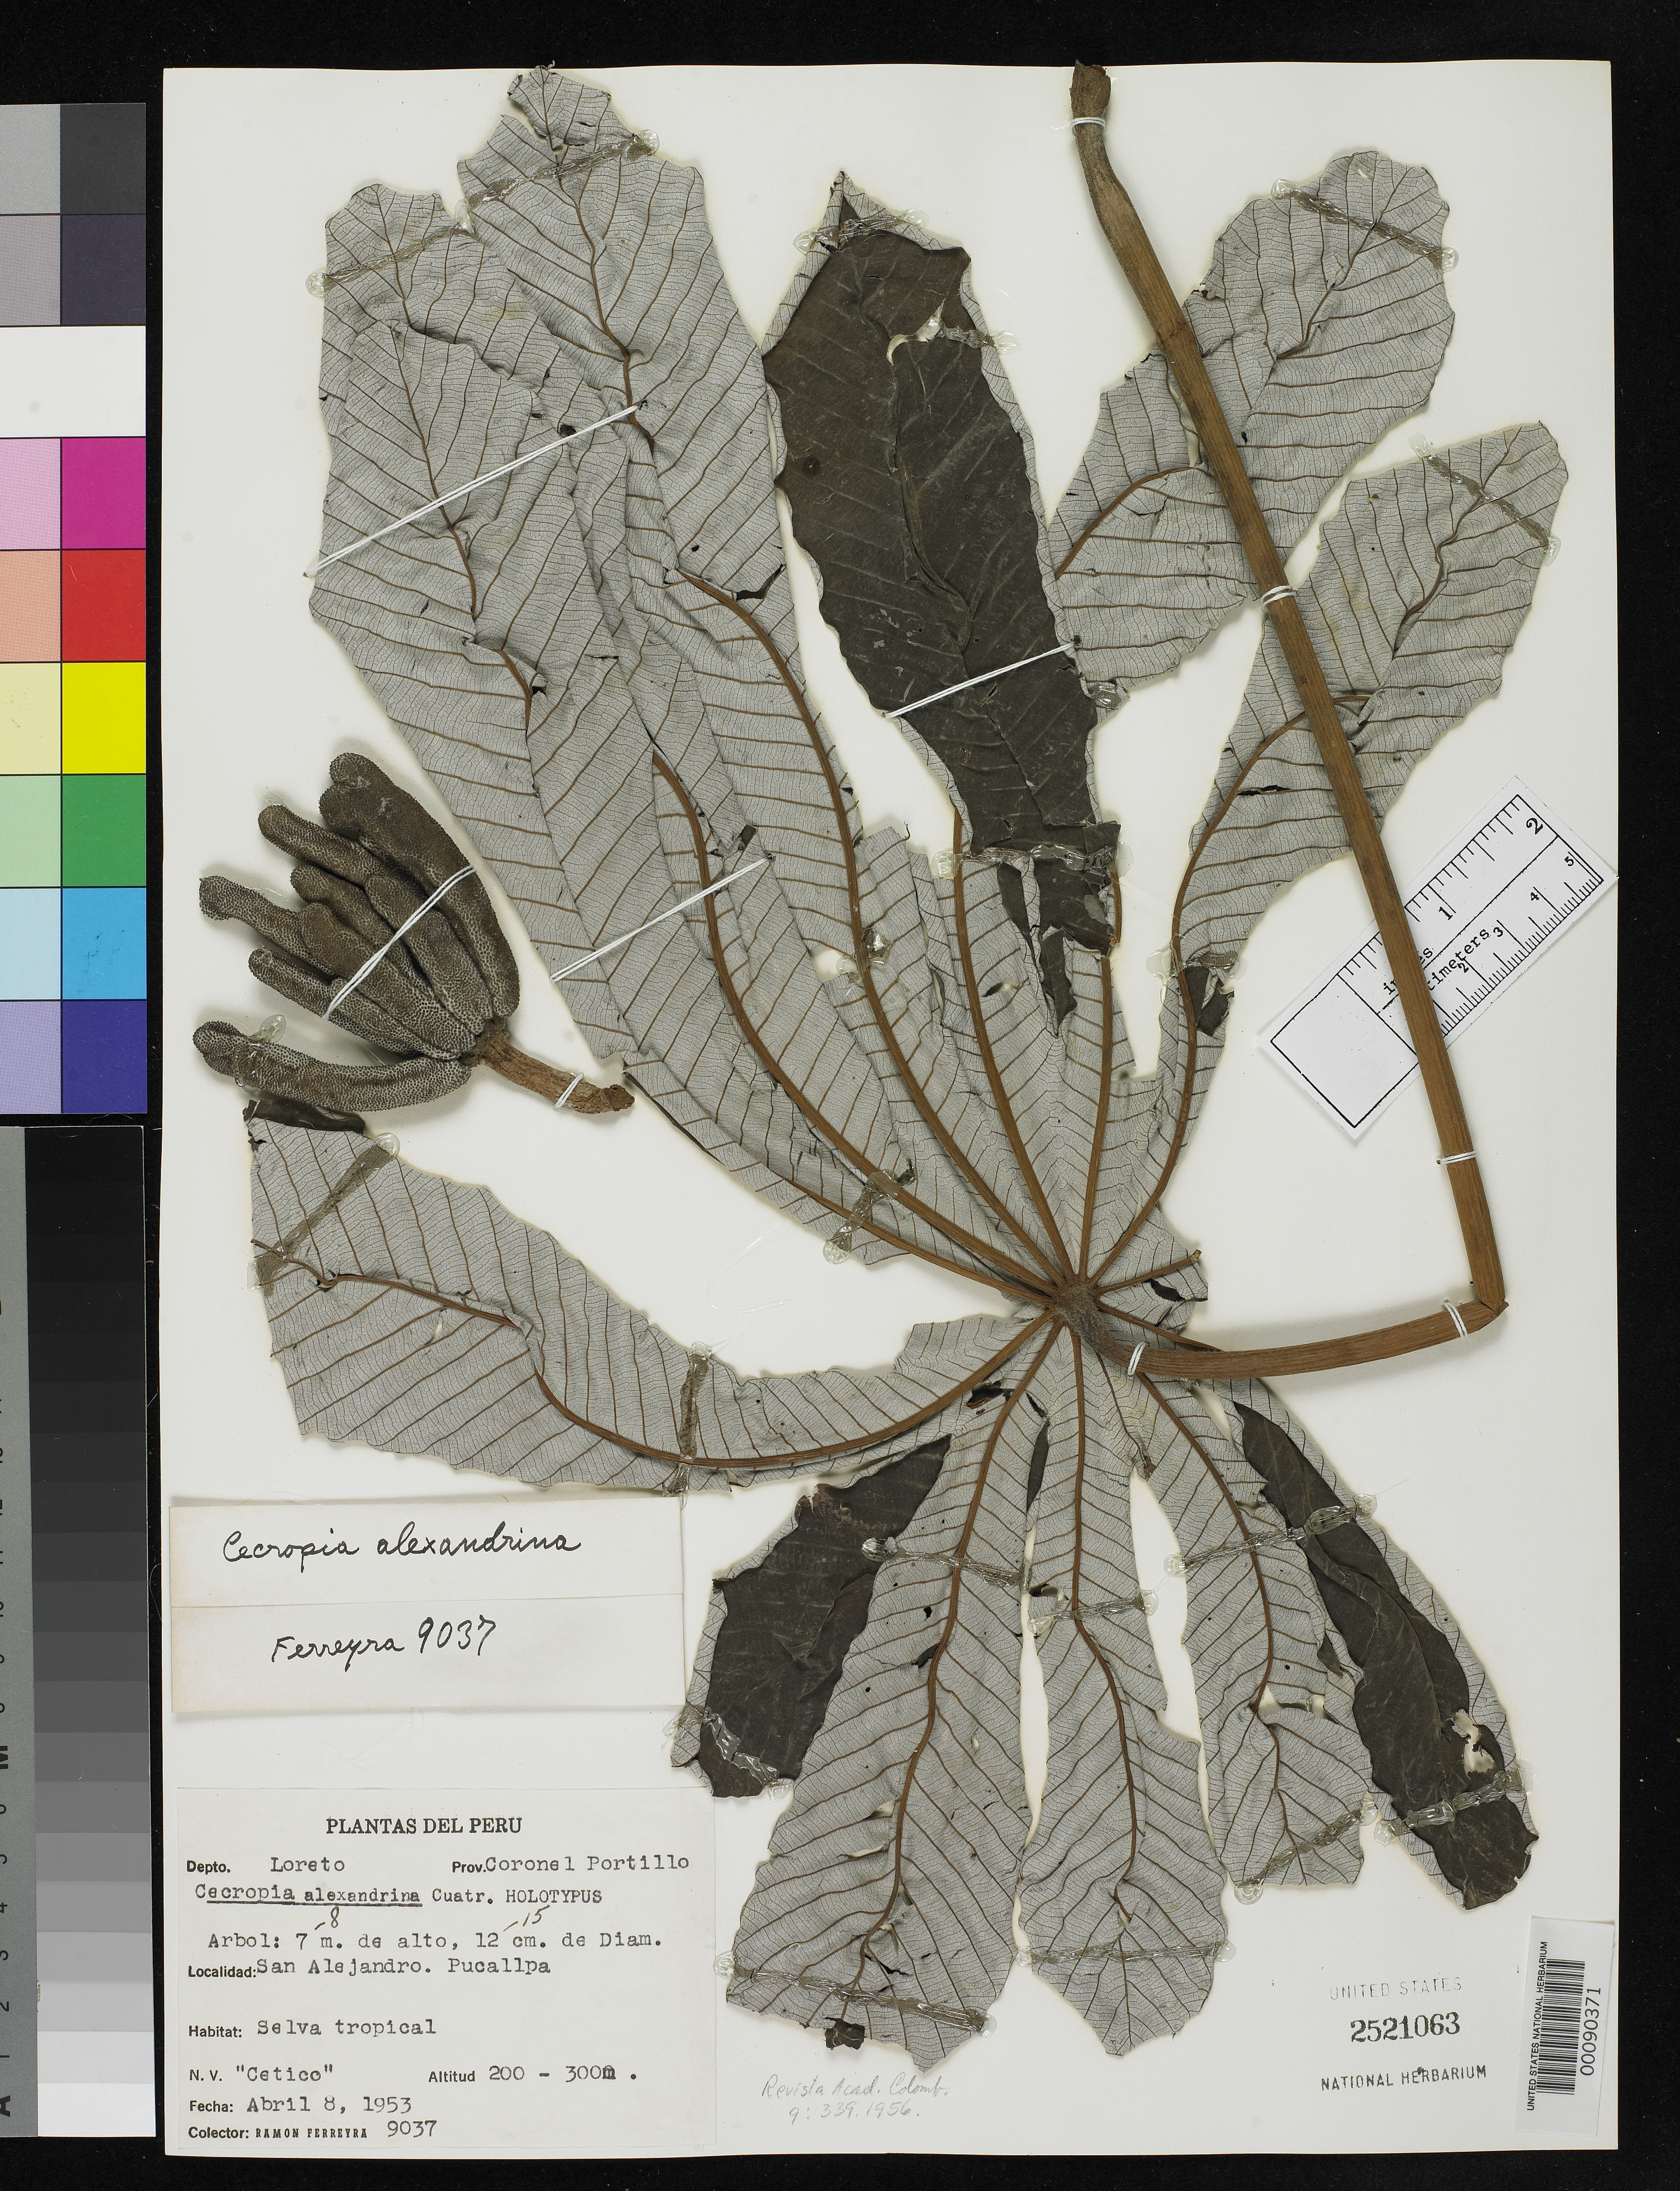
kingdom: Plantae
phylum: Tracheophyta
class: Magnoliopsida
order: Rosales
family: Urticaceae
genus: Cecropia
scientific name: Cecropia alexandrina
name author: Cuatrec.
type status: Holotype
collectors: R. A. Ferreyra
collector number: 9037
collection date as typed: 08 Apr 1953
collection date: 1953-04-08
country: Peru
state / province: Ucayali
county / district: Coronel Portillo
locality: San Alejandro, Pucallpa.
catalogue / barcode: US 2521063